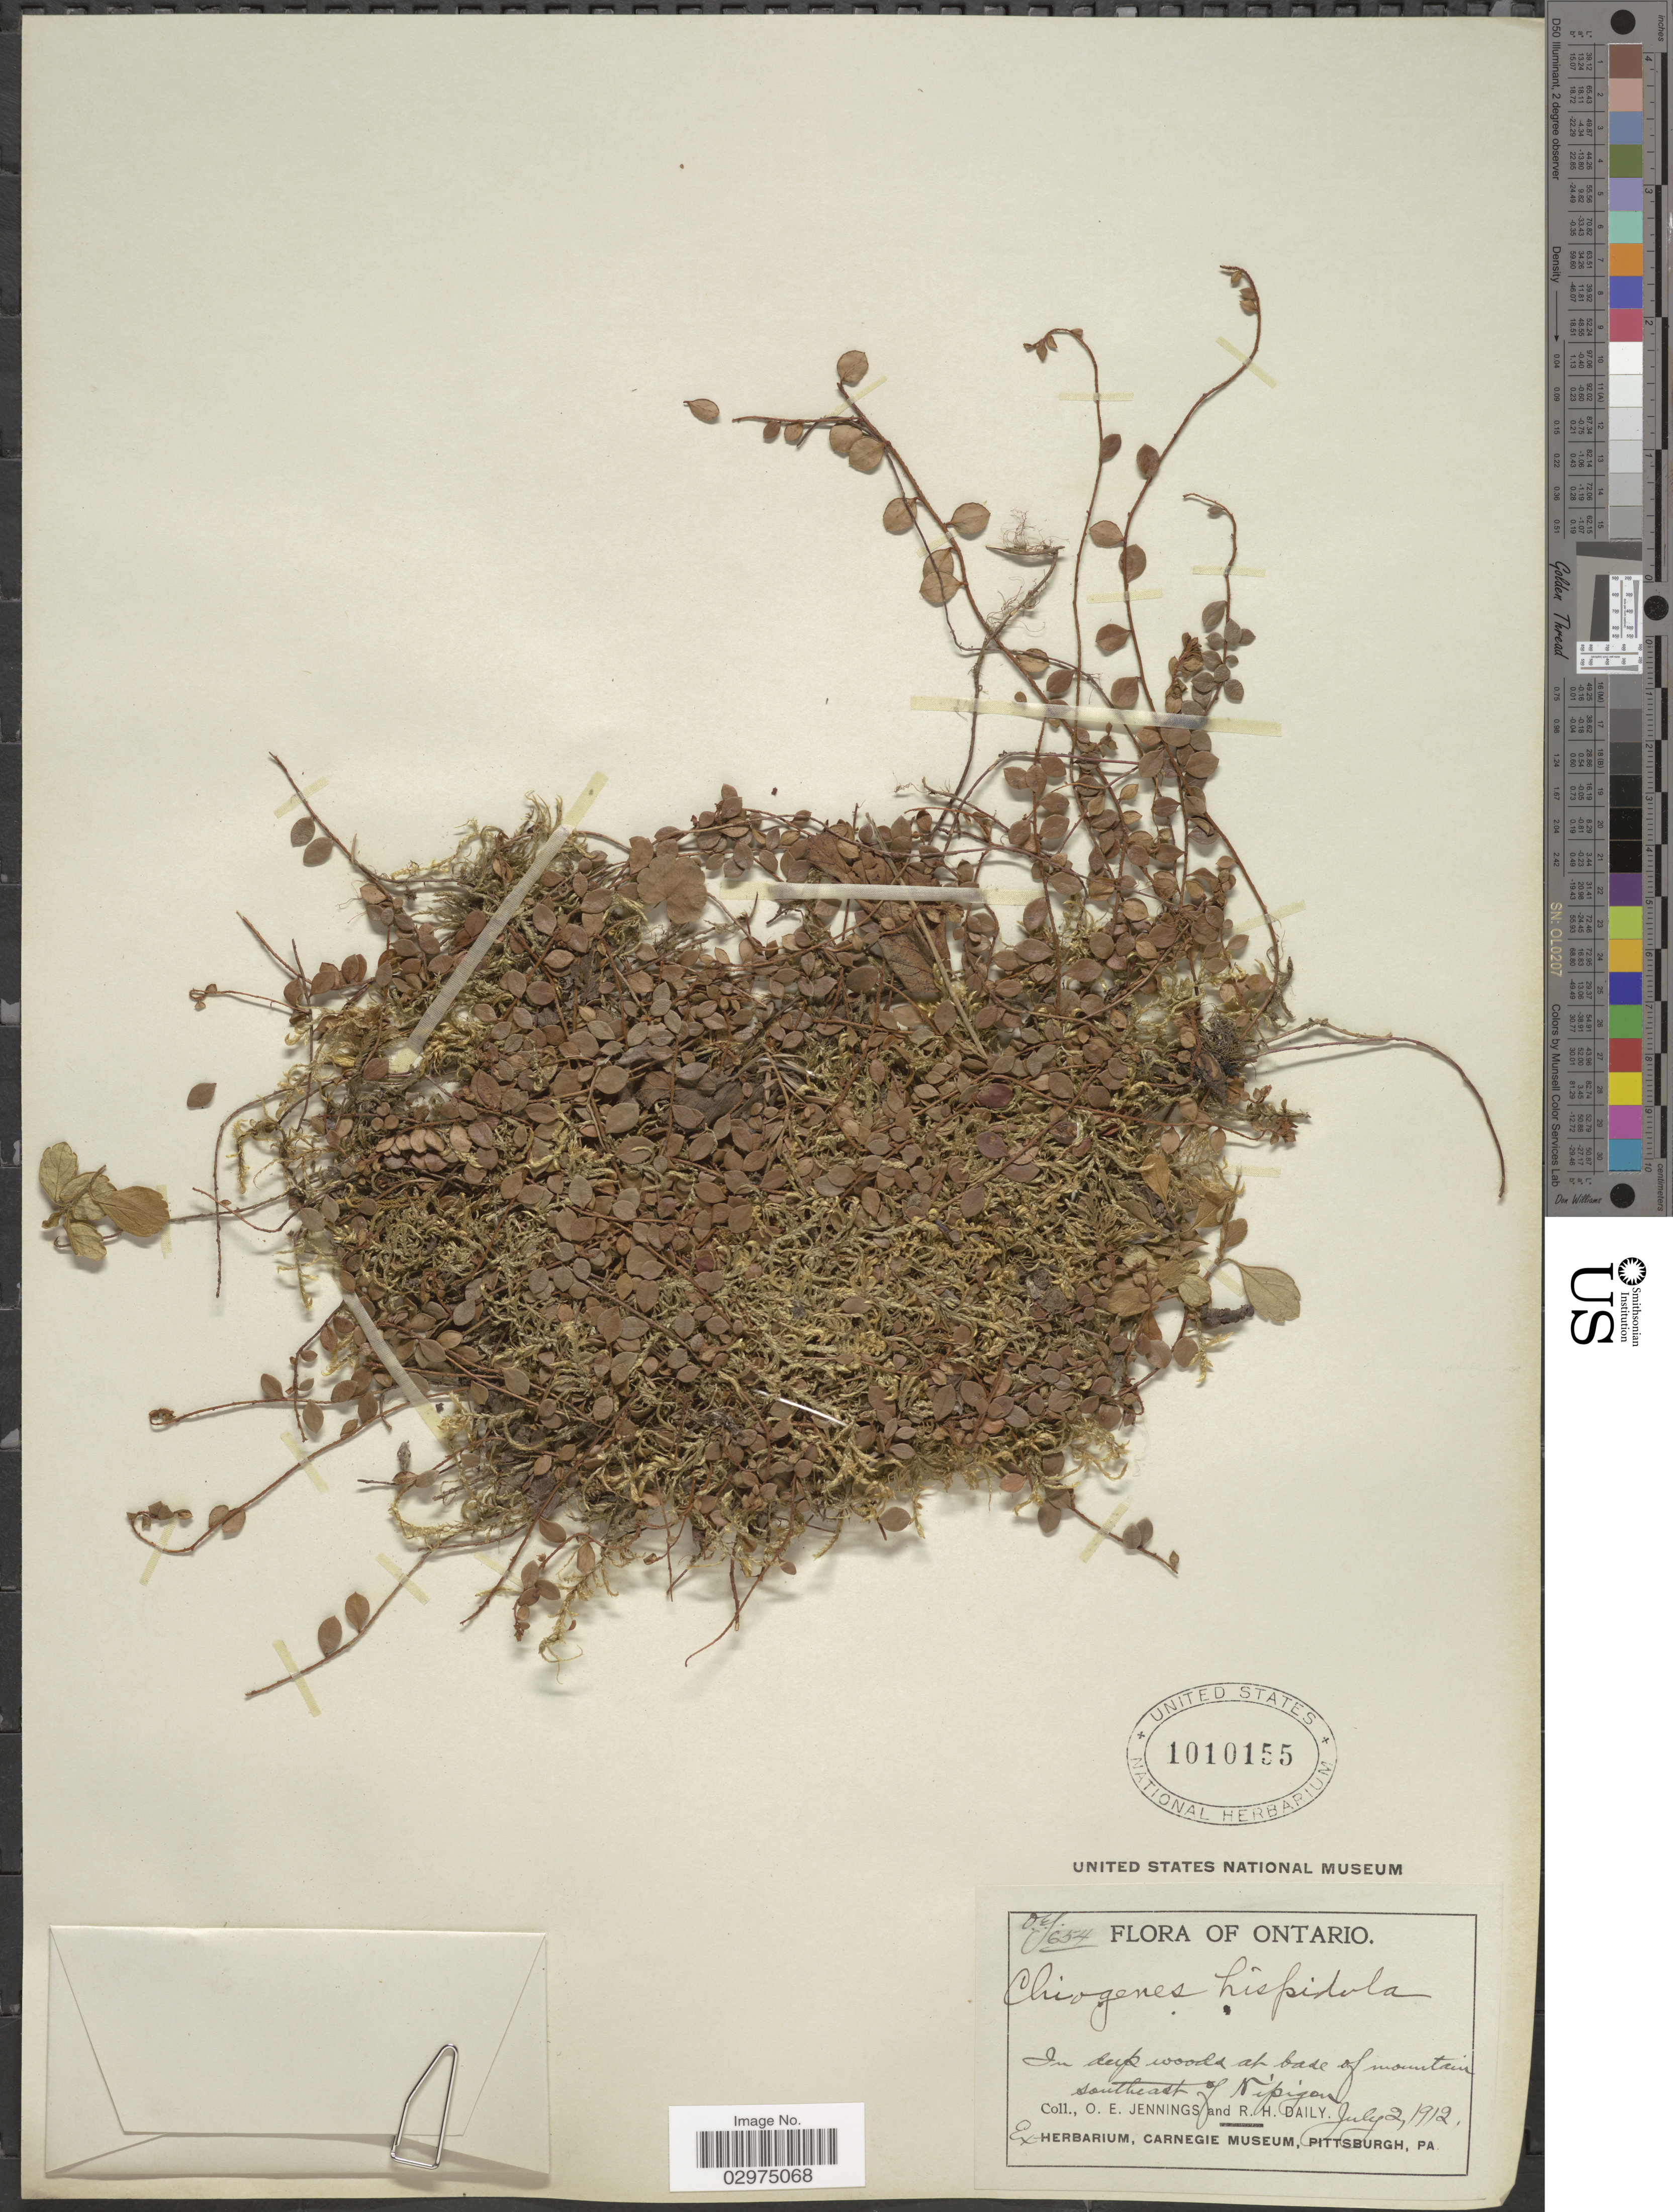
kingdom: Plantae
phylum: Tracheophyta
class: Magnoliopsida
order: Ericales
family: Ericaceae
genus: Gaultheria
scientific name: Gaultheria hispidula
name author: (L.) Muhl. ex Bigelow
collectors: O. E. Jennings & R. Daily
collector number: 654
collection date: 1912-07-02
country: Canada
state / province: Ontario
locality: In deep woods at base of mountain southeast of Nipigon.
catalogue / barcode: US 1010155